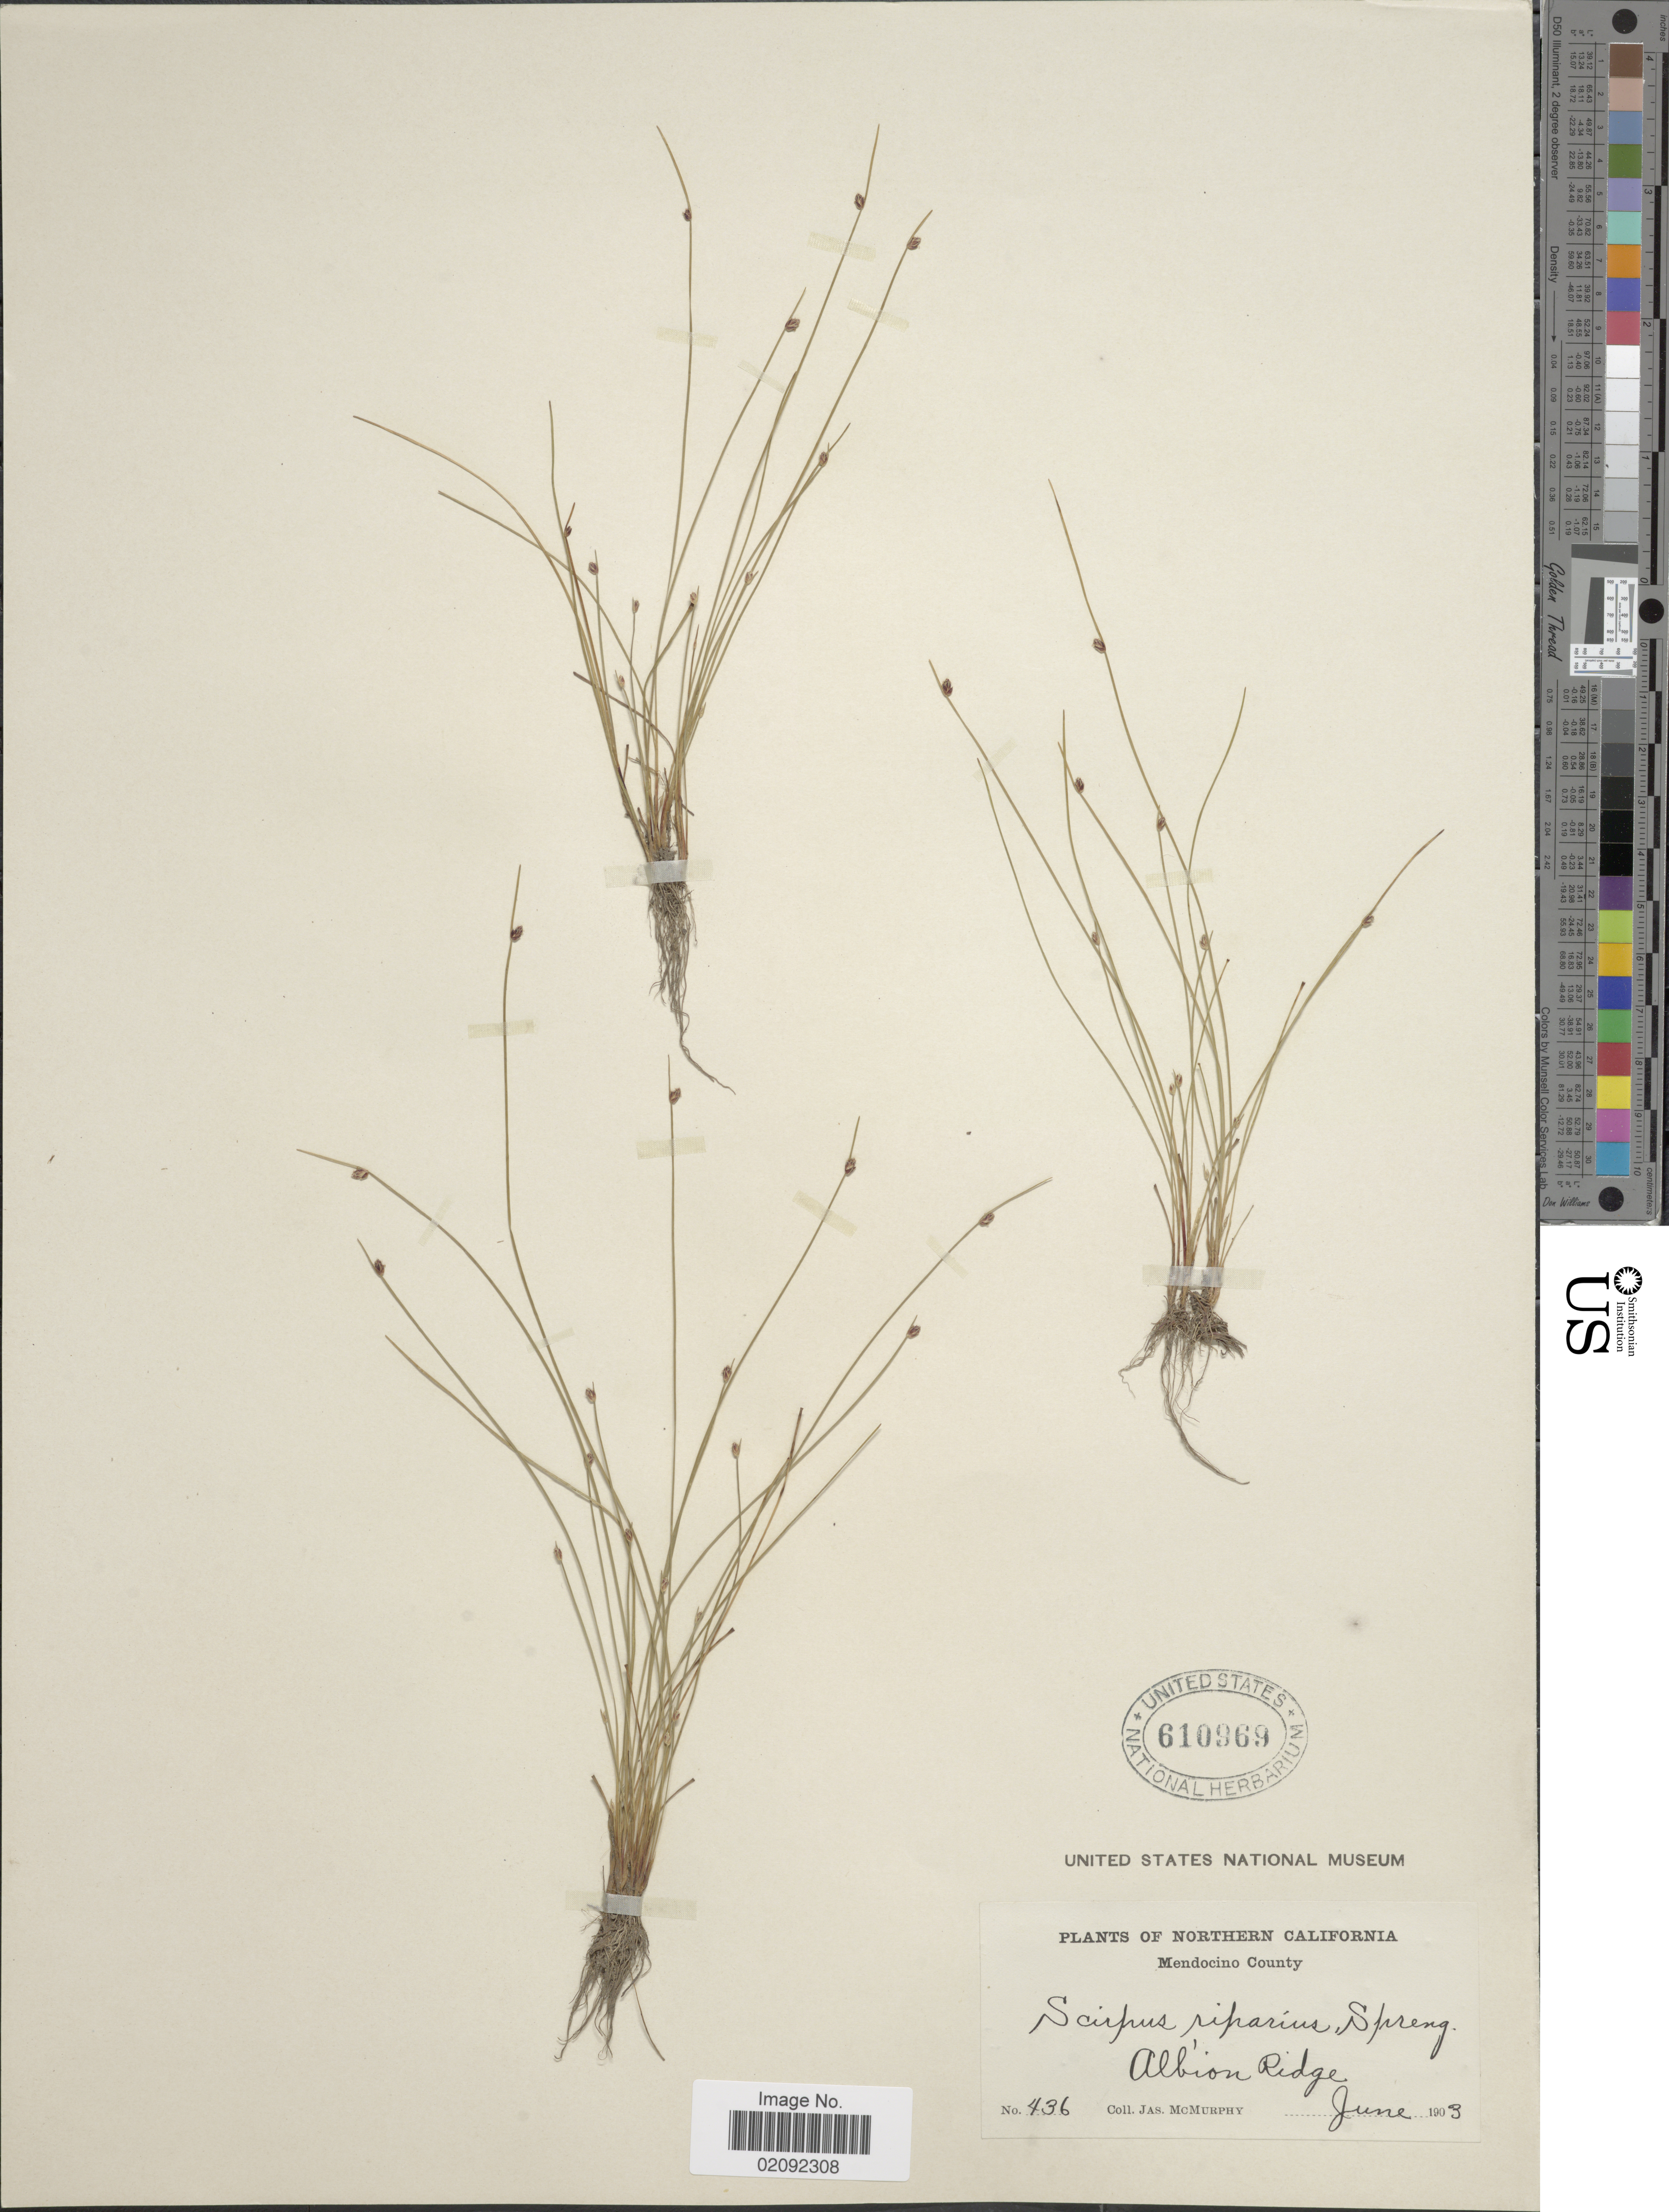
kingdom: Plantae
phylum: Tracheophyta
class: Liliopsida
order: Poales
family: Cyperaceae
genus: Isolepis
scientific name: Isolepis cernua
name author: (Vahl) Roem. & Schult.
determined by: Strong, Mark T., (BOT), Smithsonian Institution - National Museum of Natural History (UNITED STATES)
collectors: J. McMurphy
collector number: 436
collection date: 1903-06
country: United States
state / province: California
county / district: Mendocino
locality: Northern California, Mendocino County, Albion Ridge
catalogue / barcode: US 610969